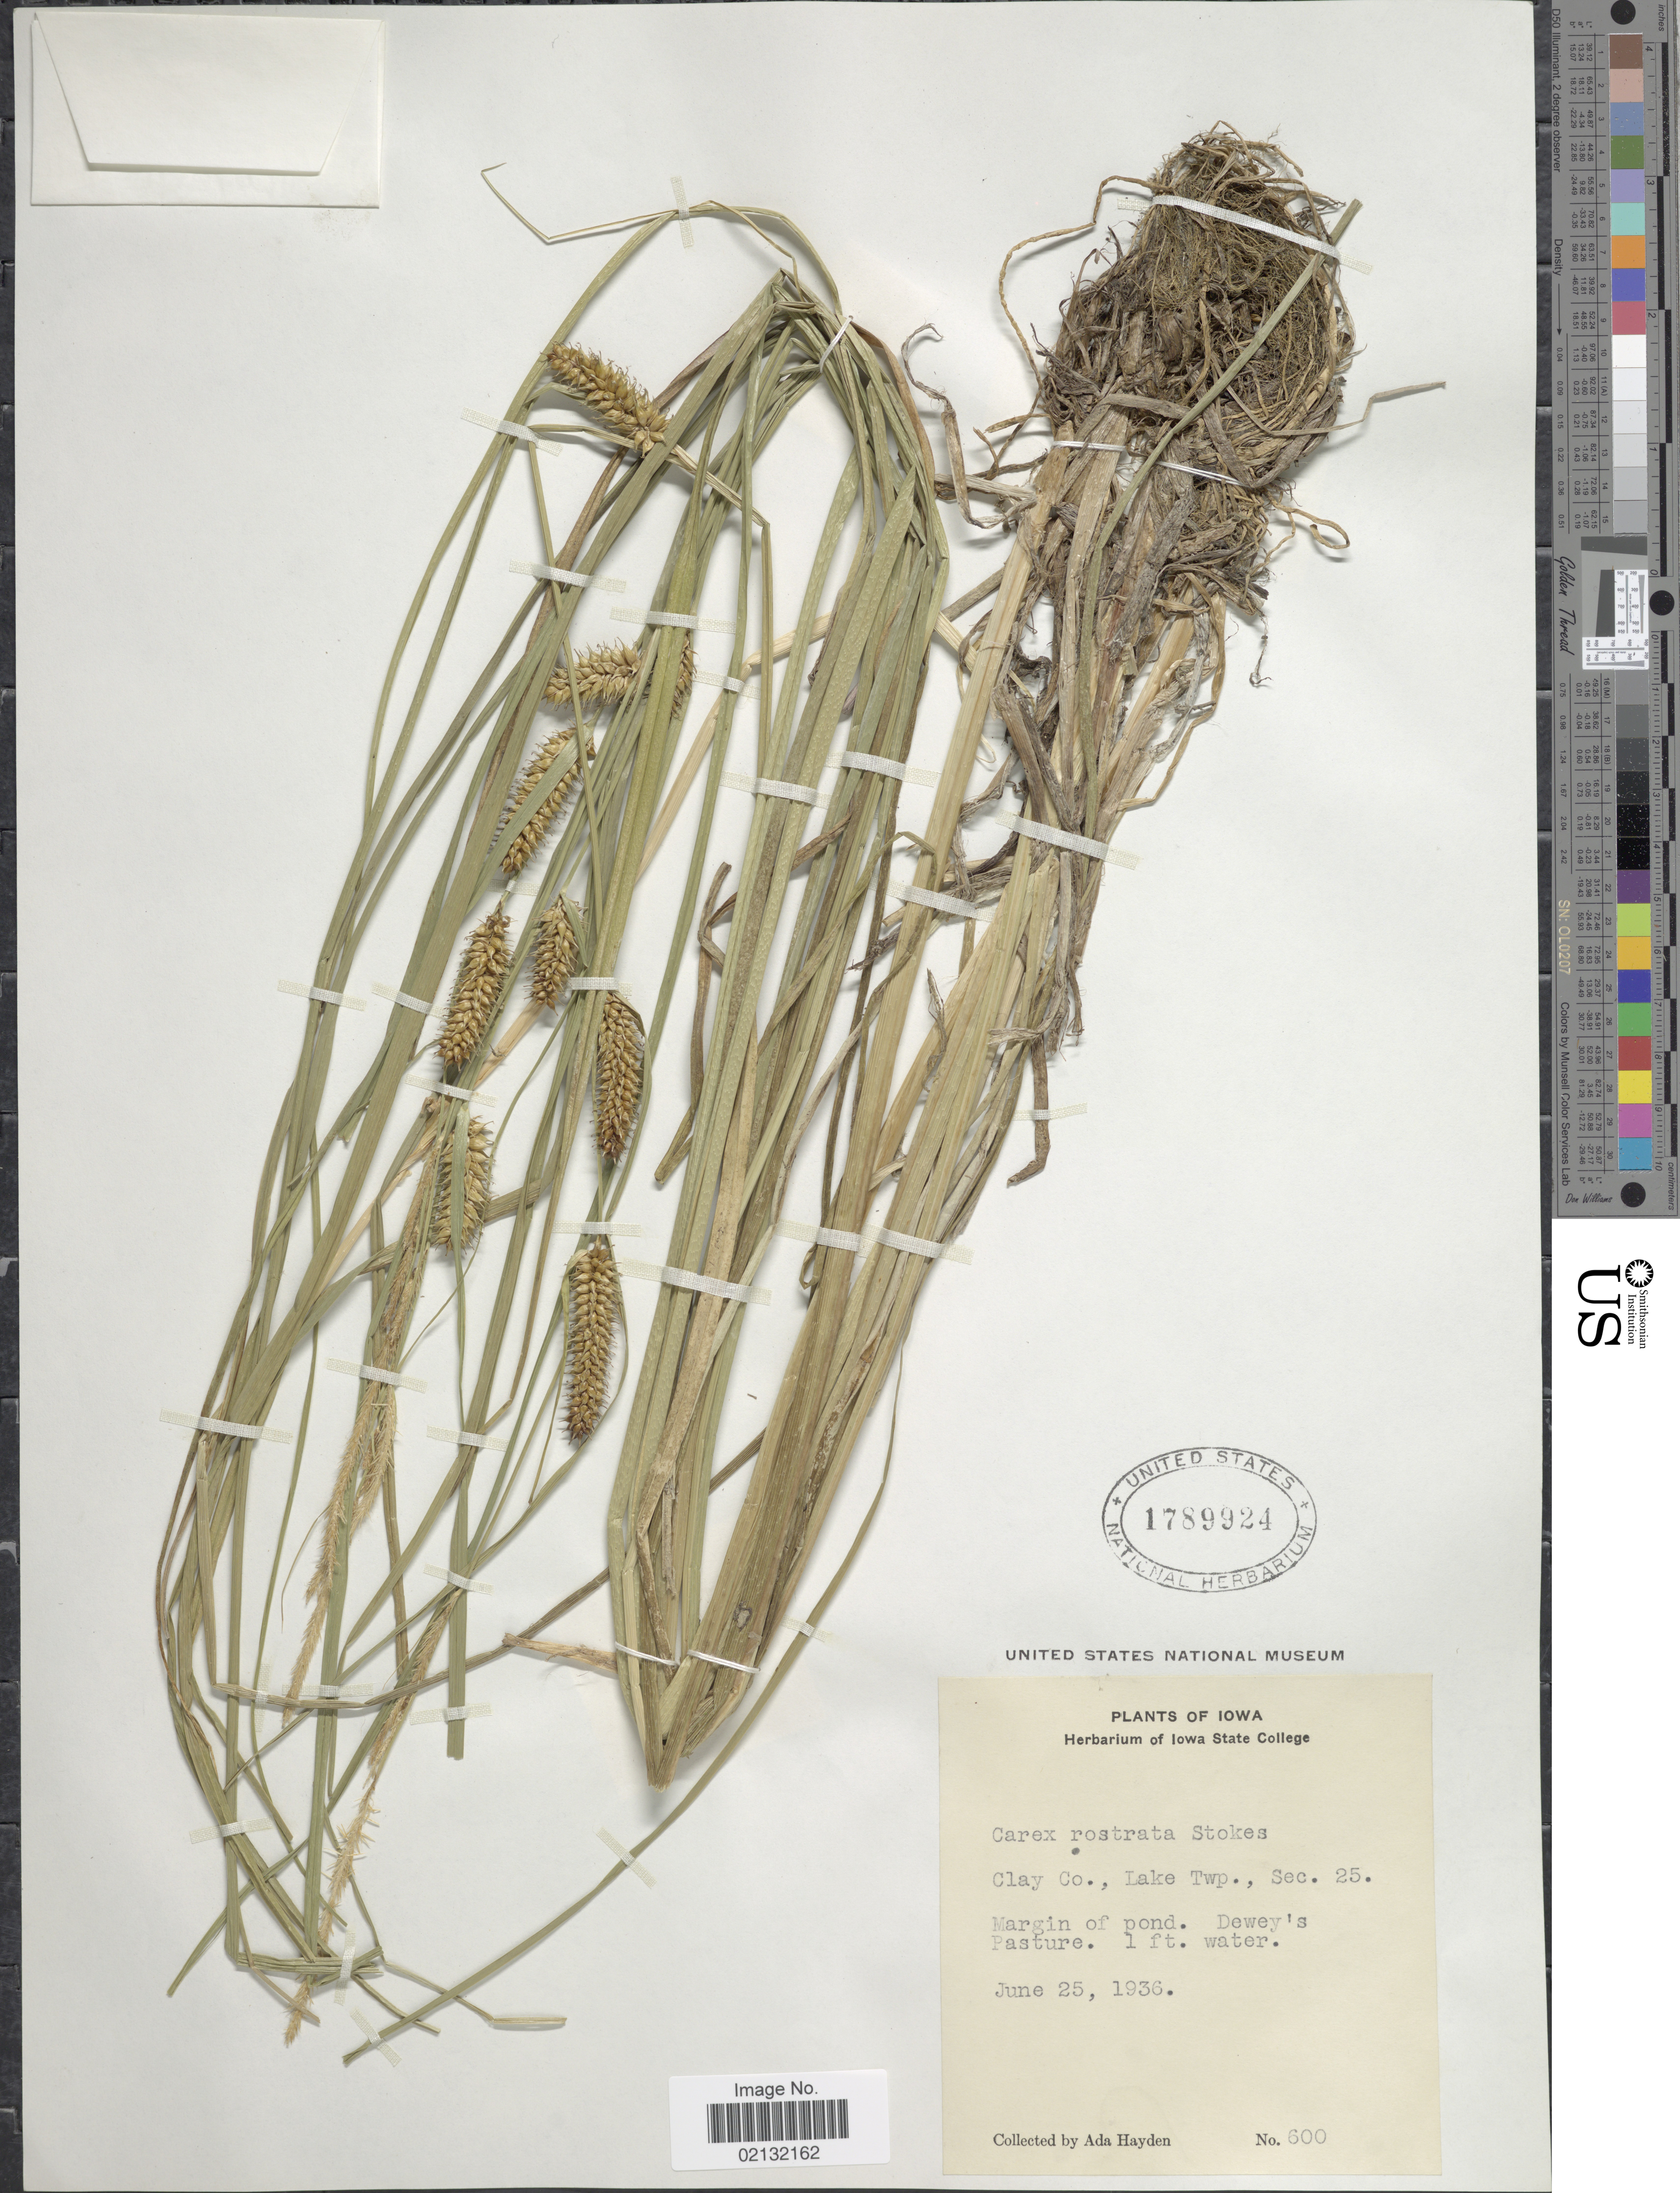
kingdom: Plantae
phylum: Tracheophyta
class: Liliopsida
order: Poales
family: Cyperaceae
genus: Carex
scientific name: Carex rostrata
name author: Stokes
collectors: Ada Hayden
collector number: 600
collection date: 1936-06-25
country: United States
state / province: Iowa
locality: Iowa, Caly Co., Lake Twp., Sec. 25, Margin of pond. Dewey's Pasture.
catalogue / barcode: US 1789924